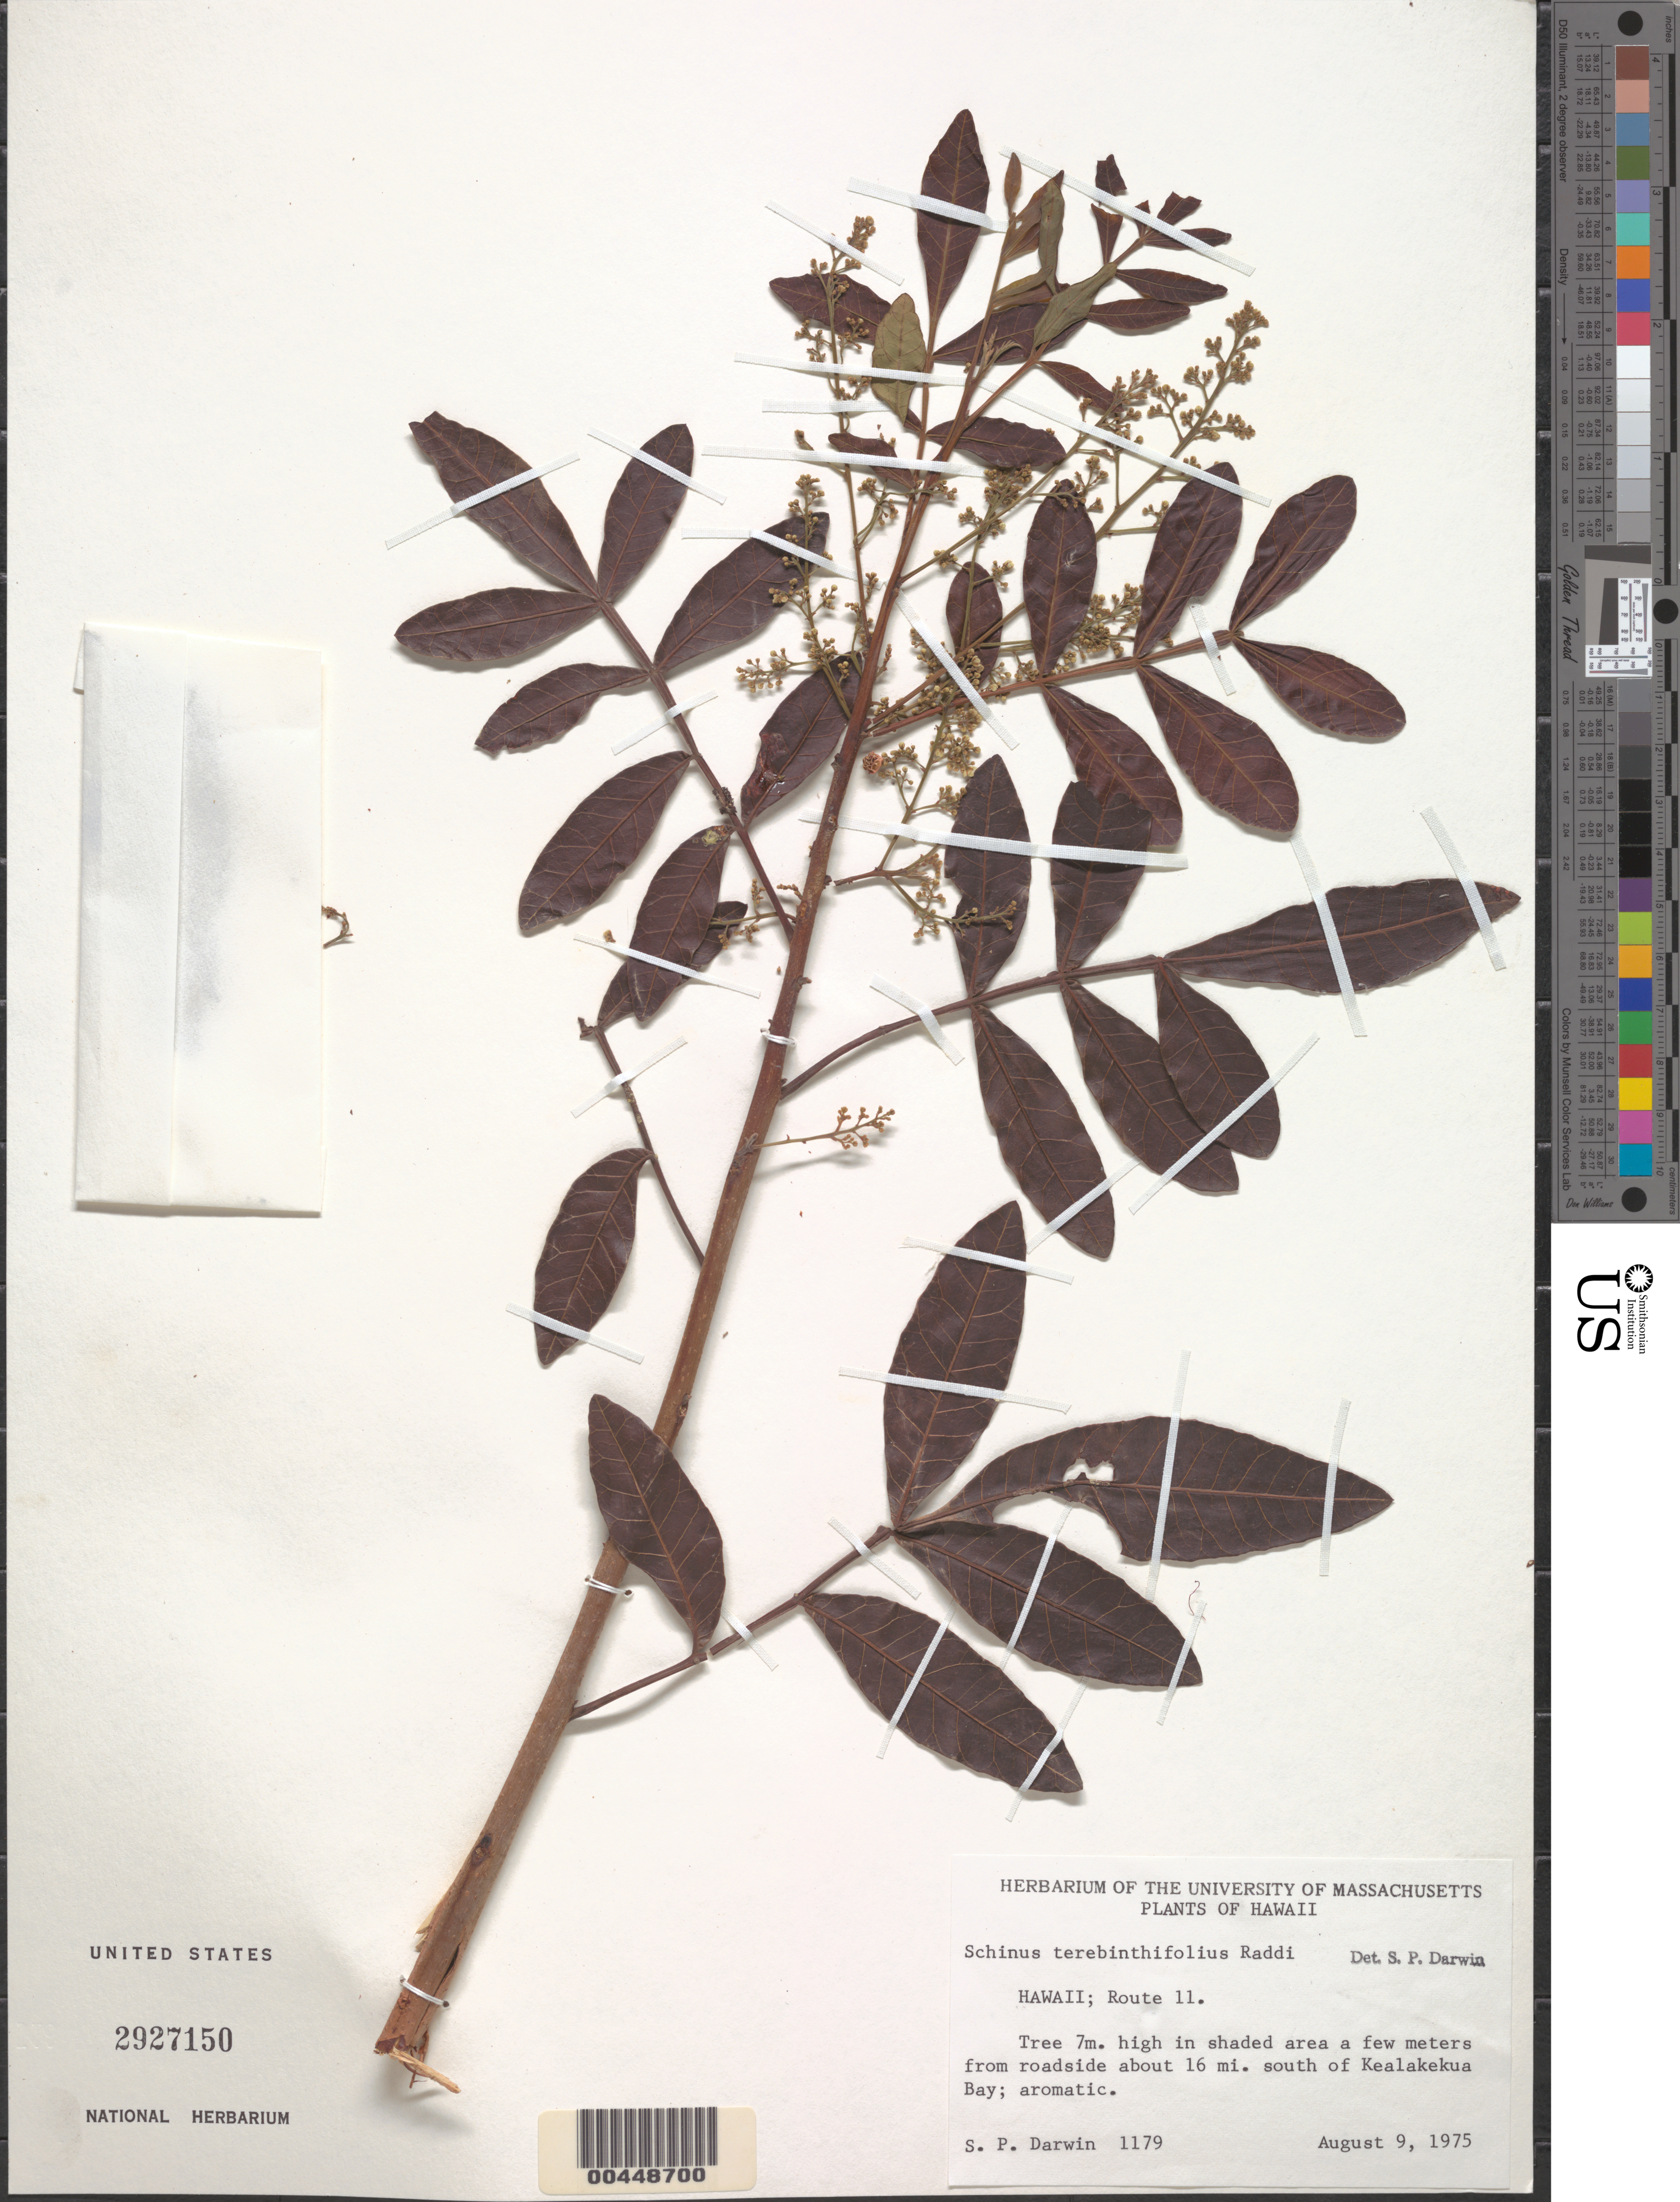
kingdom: Plantae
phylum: Tracheophyta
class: Magnoliopsida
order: Sapindales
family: Anacardiaceae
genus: Schinus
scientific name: Schinus terebinthifolia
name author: Raddi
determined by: Darwin, S. P.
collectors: S. P. Darwin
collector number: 1179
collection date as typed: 9 Aug 1975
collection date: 1975-08-09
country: United States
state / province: Hawaii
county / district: Hawaii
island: Hawaii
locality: Route ll, 16 mi S of Kealakekua Bay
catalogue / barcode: US 2927150